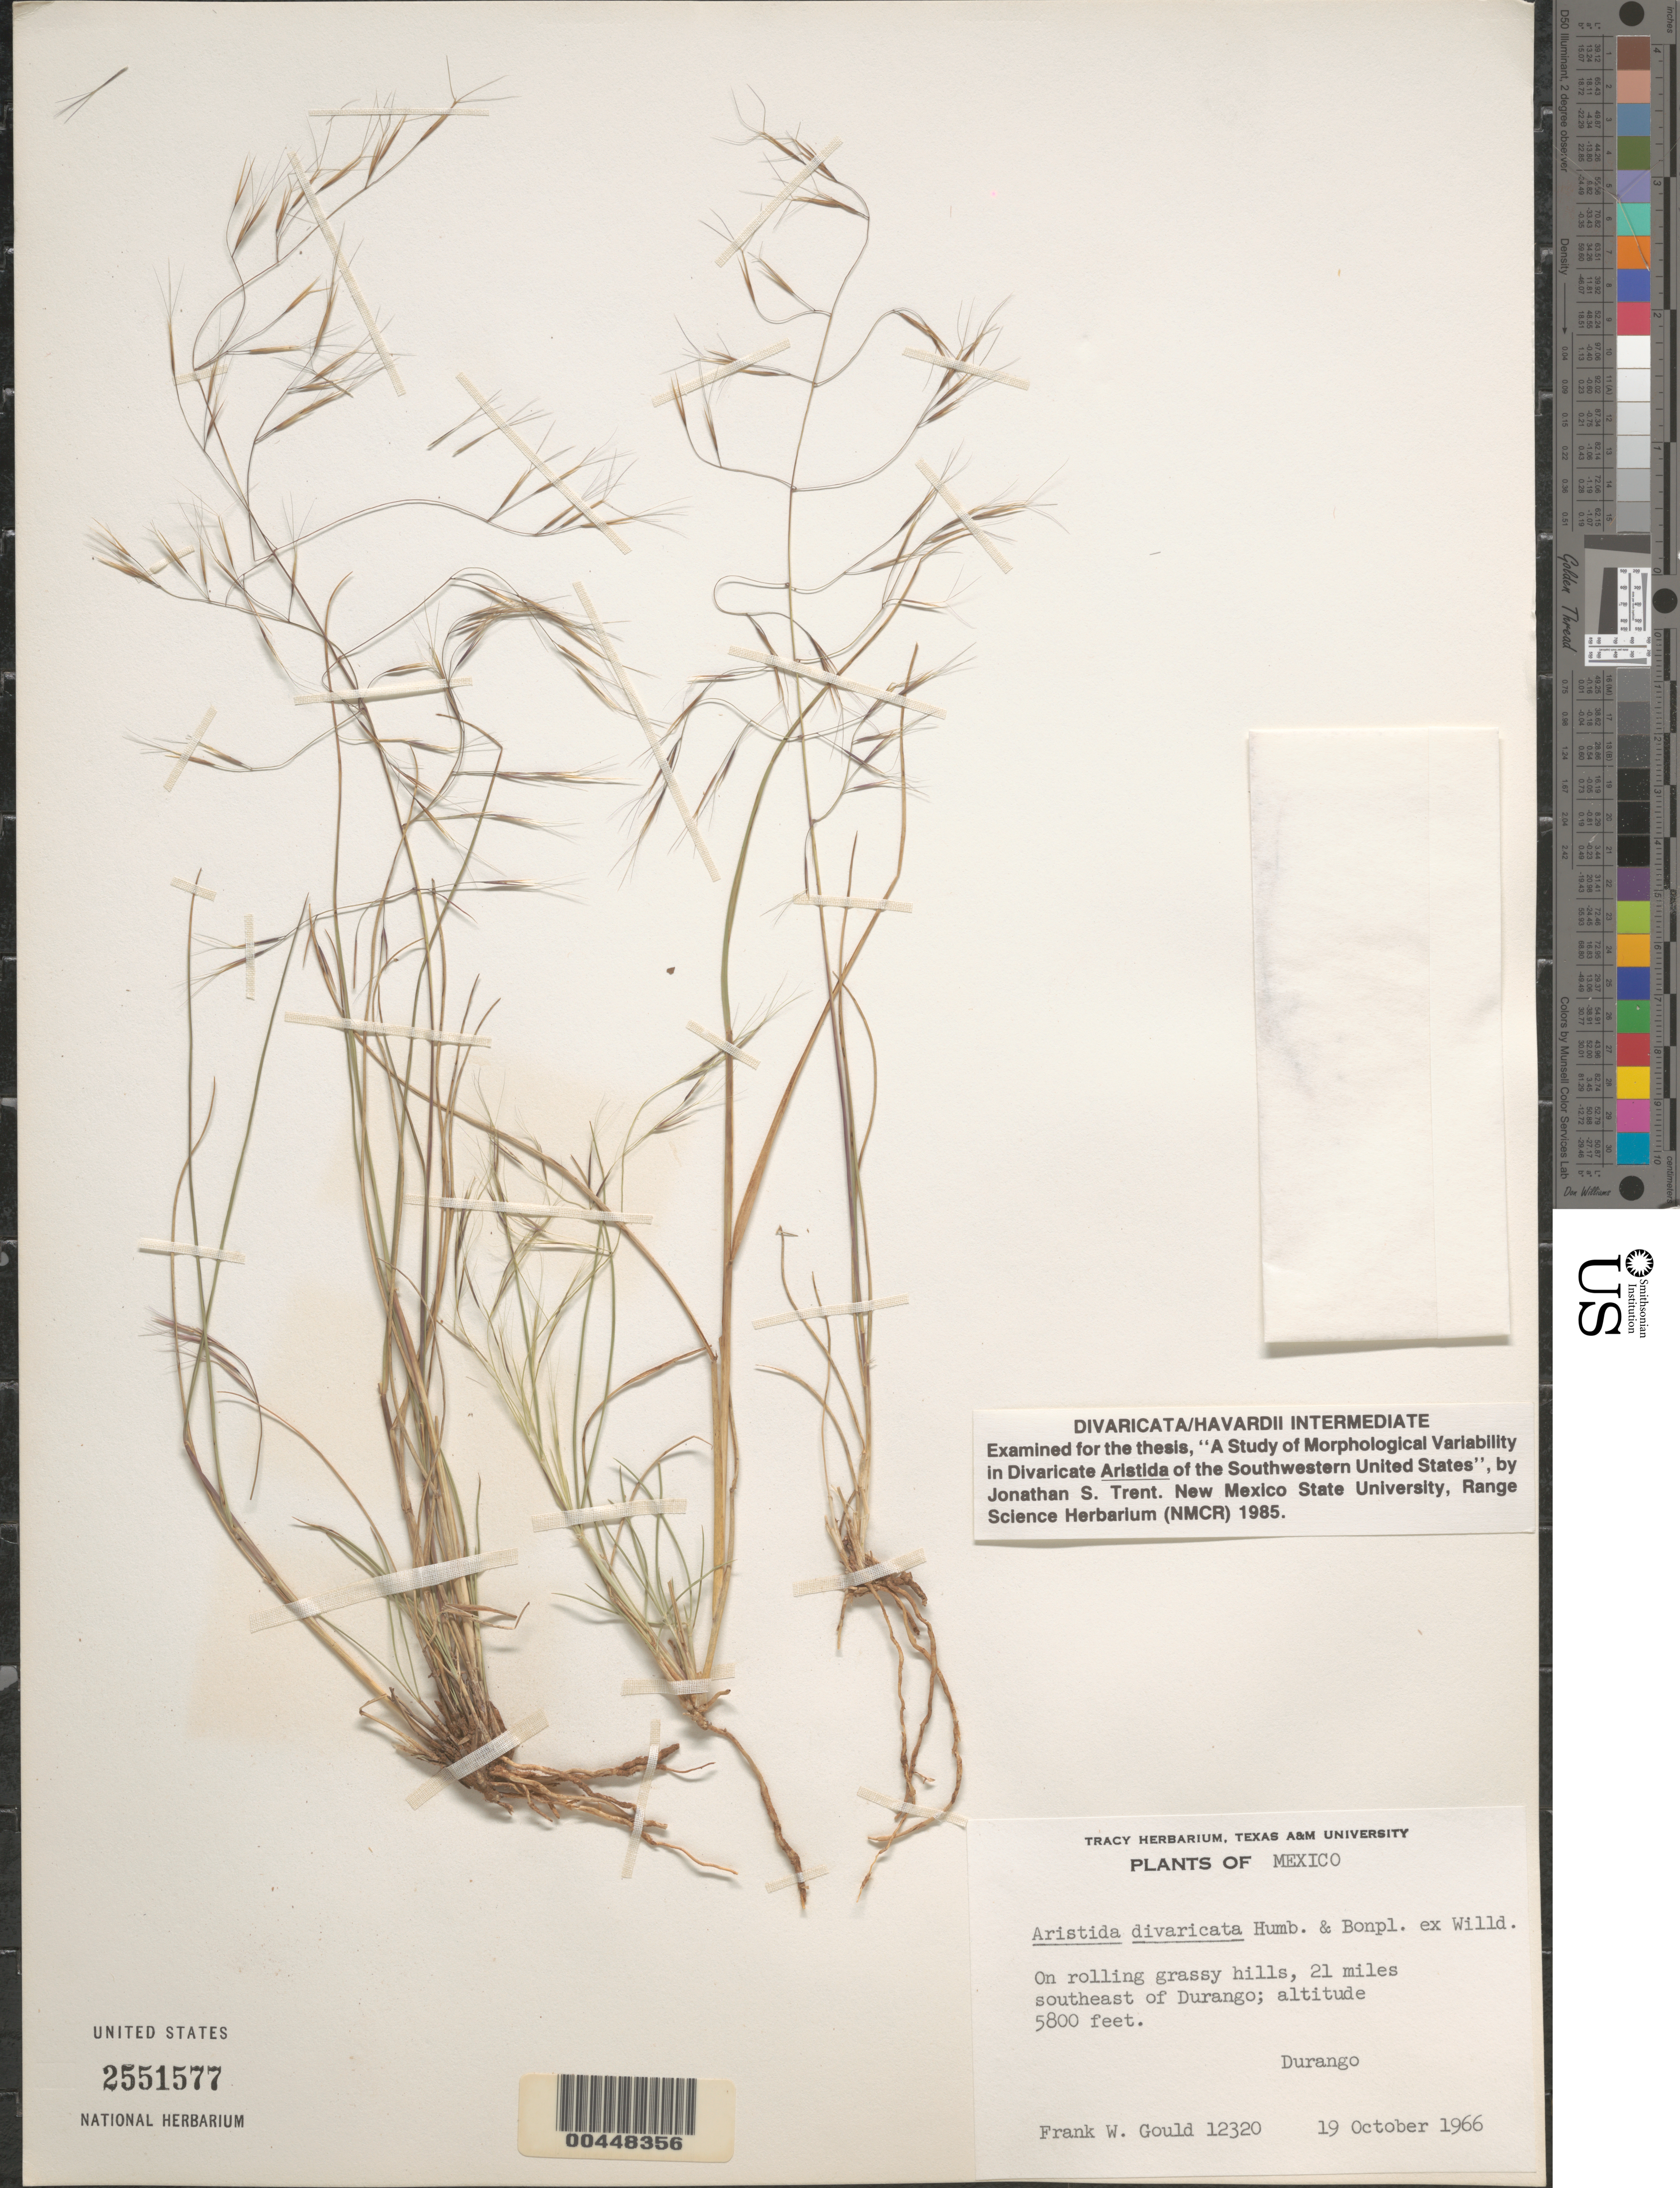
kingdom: Plantae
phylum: Tracheophyta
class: Liliopsida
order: Poales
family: Poaceae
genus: Aristida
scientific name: Aristida divaricata/havardii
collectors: F. W. Gould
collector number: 12320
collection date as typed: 19 Oct 1966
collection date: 1966-10-19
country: Mexico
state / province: Durango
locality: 21 miles SE of Durango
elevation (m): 1768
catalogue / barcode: US 2551577